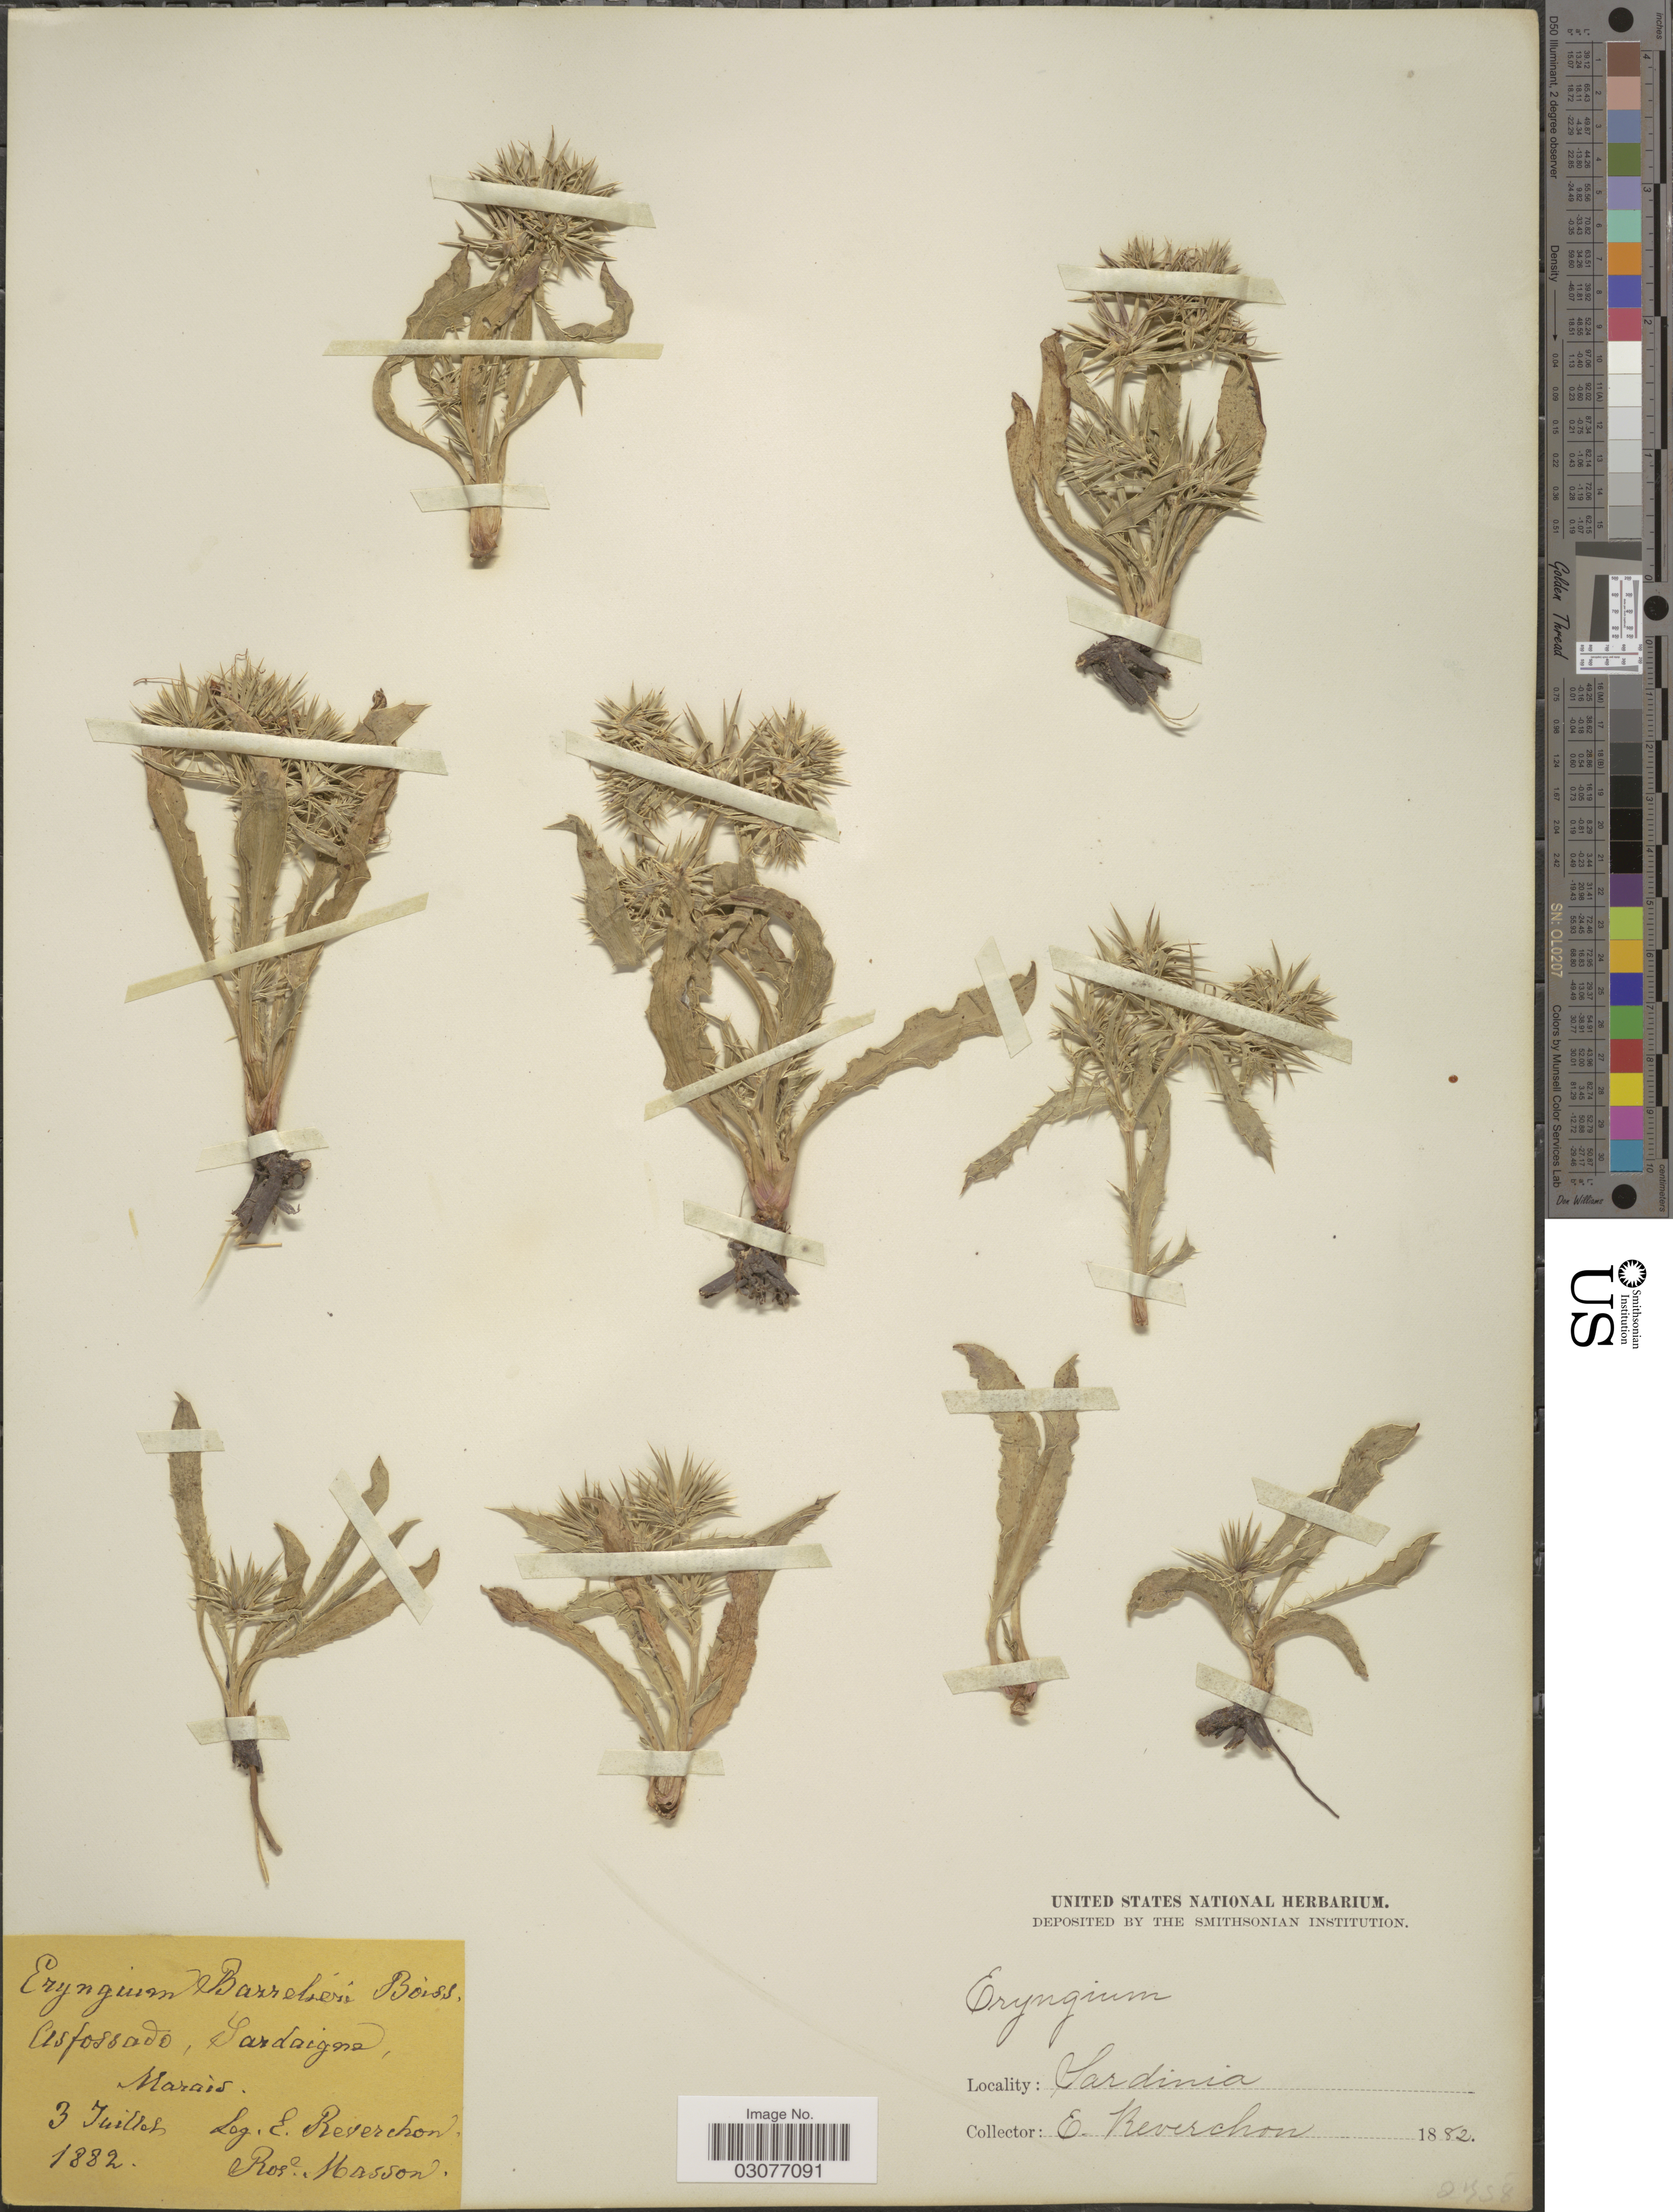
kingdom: Plantae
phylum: Tracheophyta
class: Magnoliopsida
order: Apiales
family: Apiaceae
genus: Eryngium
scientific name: Eryngium barrelieri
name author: Boiss.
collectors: E. Reverchon & R. Masson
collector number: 2358*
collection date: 1882-07-03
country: Italy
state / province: Sardegna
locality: Asfossado, Sardaigne, Marais. Sardinia.